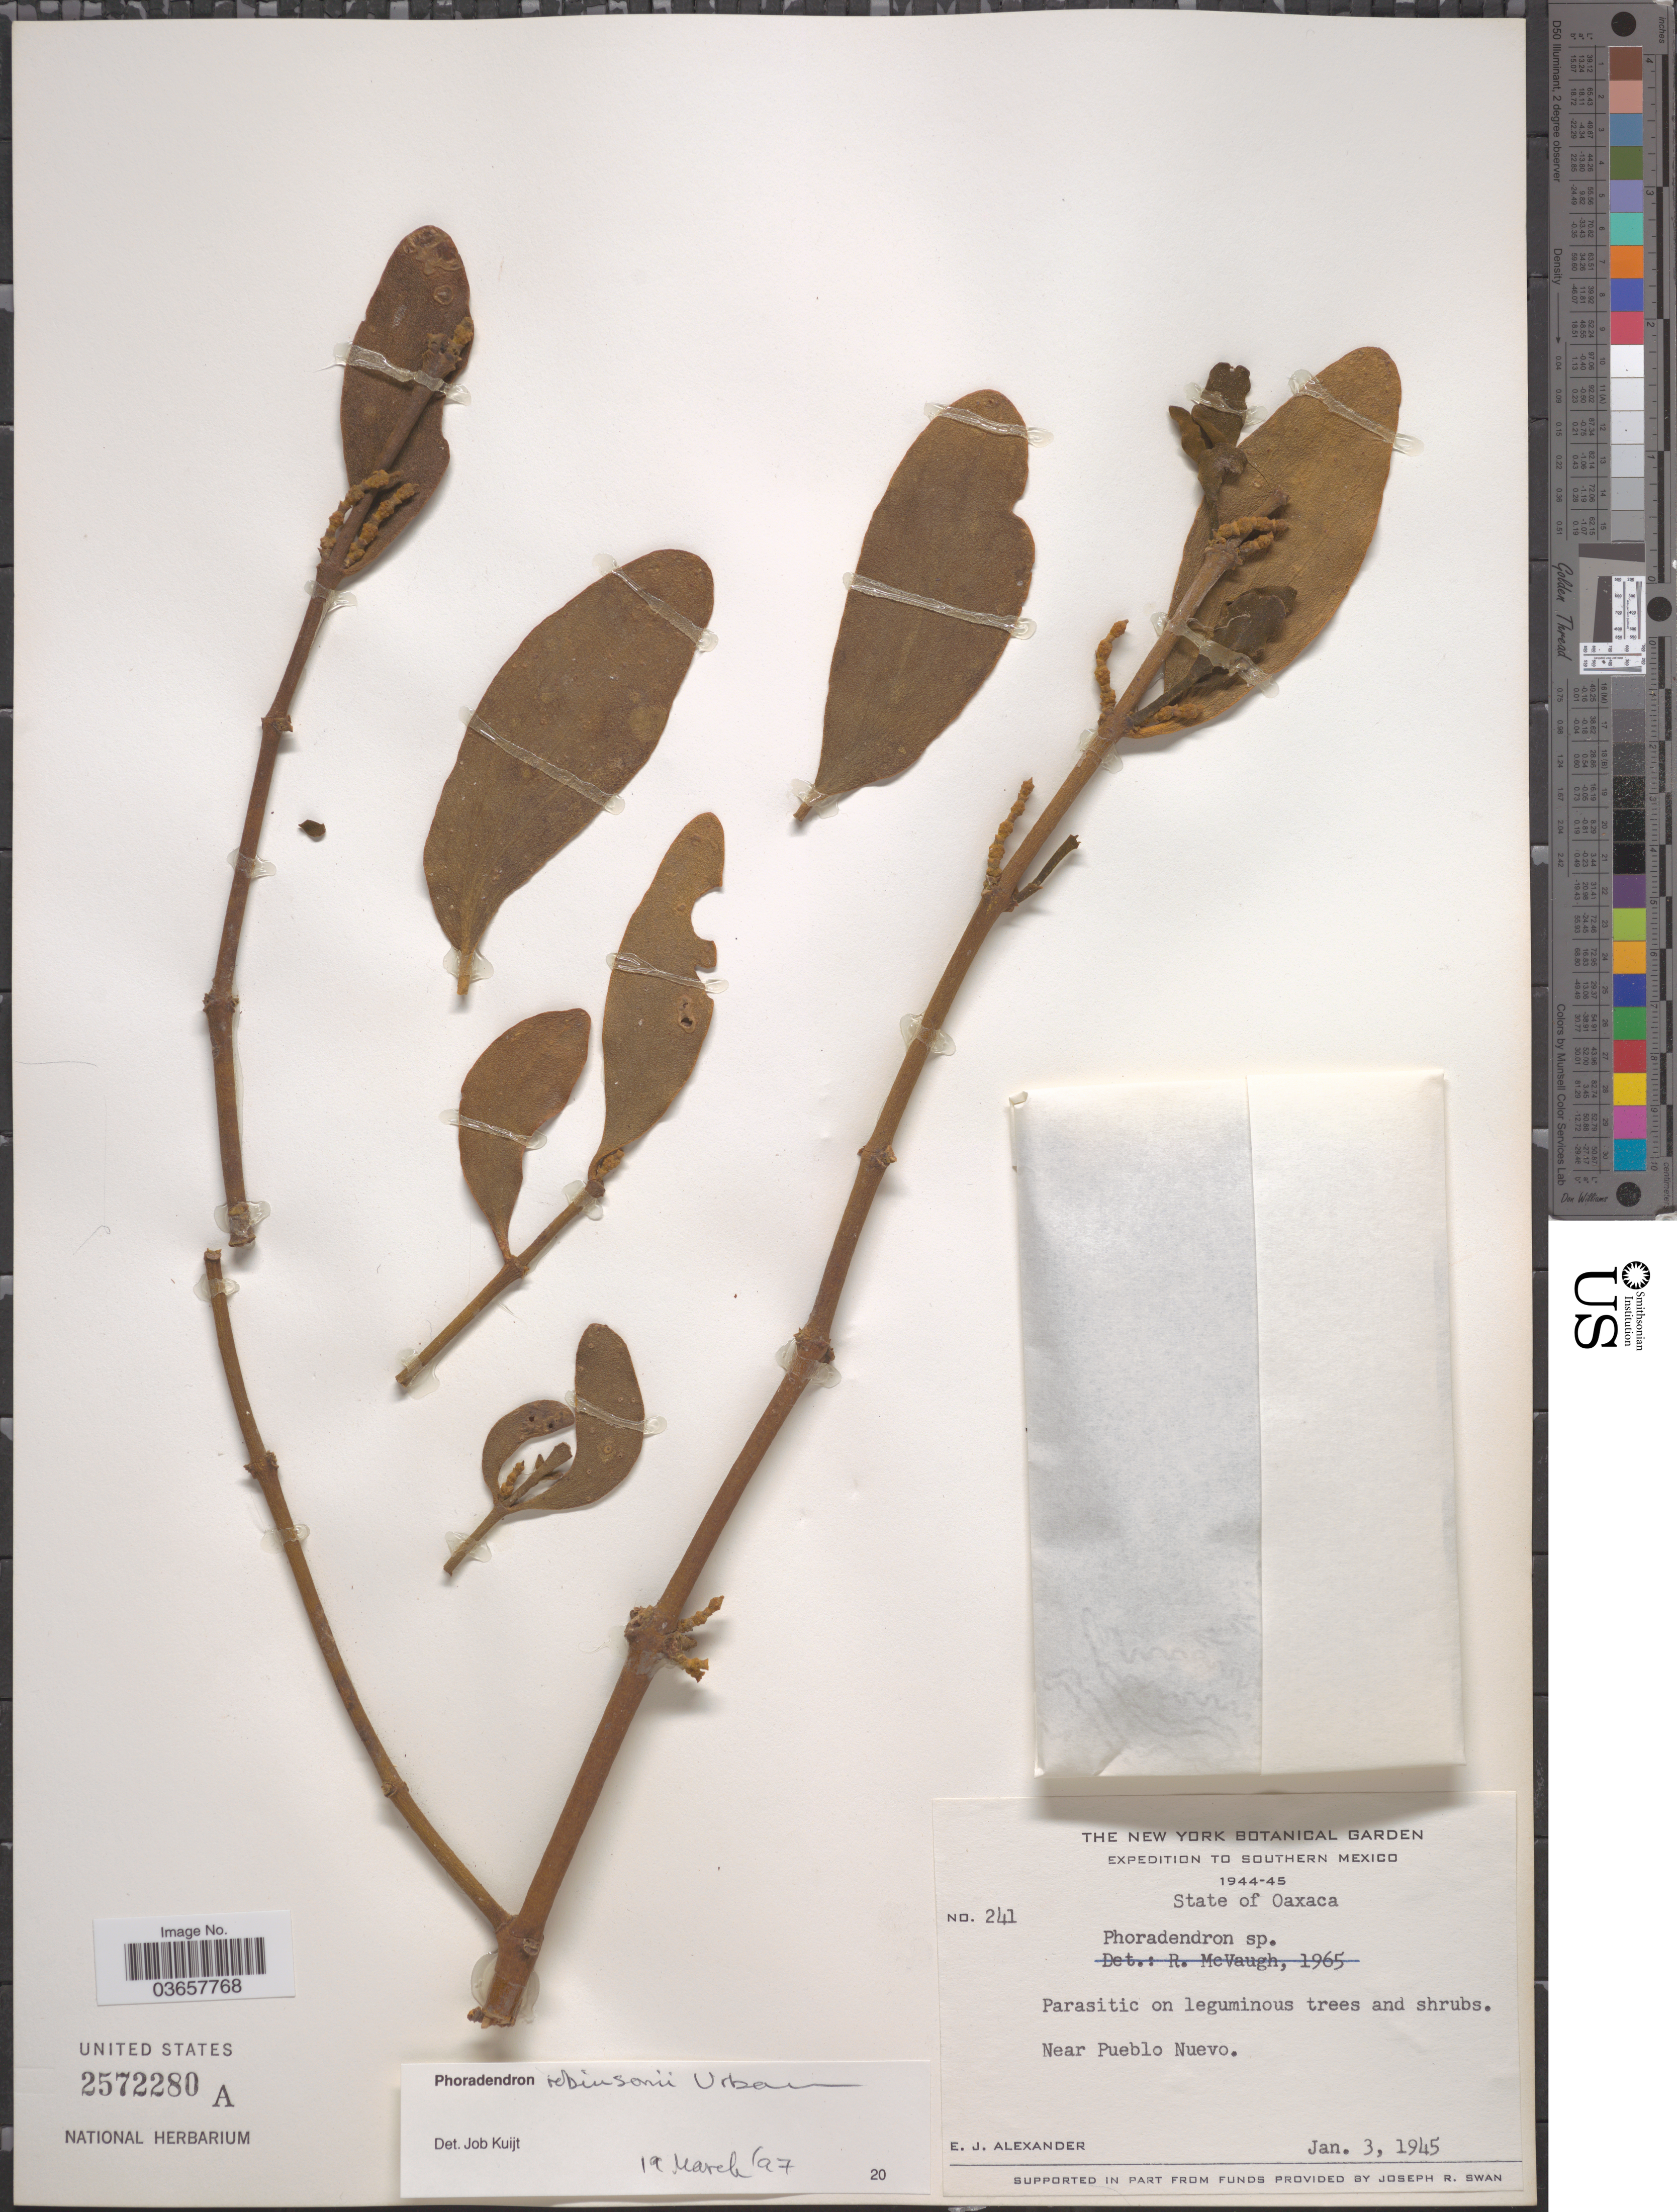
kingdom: Plantae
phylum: Tracheophyta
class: Magnoliopsida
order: Santalales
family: Viscaceae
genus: Phoradendron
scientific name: Phoradendron robinsonii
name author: Urb.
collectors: E. J. Alexander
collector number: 241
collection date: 1945-01-03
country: Mexico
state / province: Oaxaca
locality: Southern Mexico. Near Pueblo Nuevo.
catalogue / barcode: US 2572280A